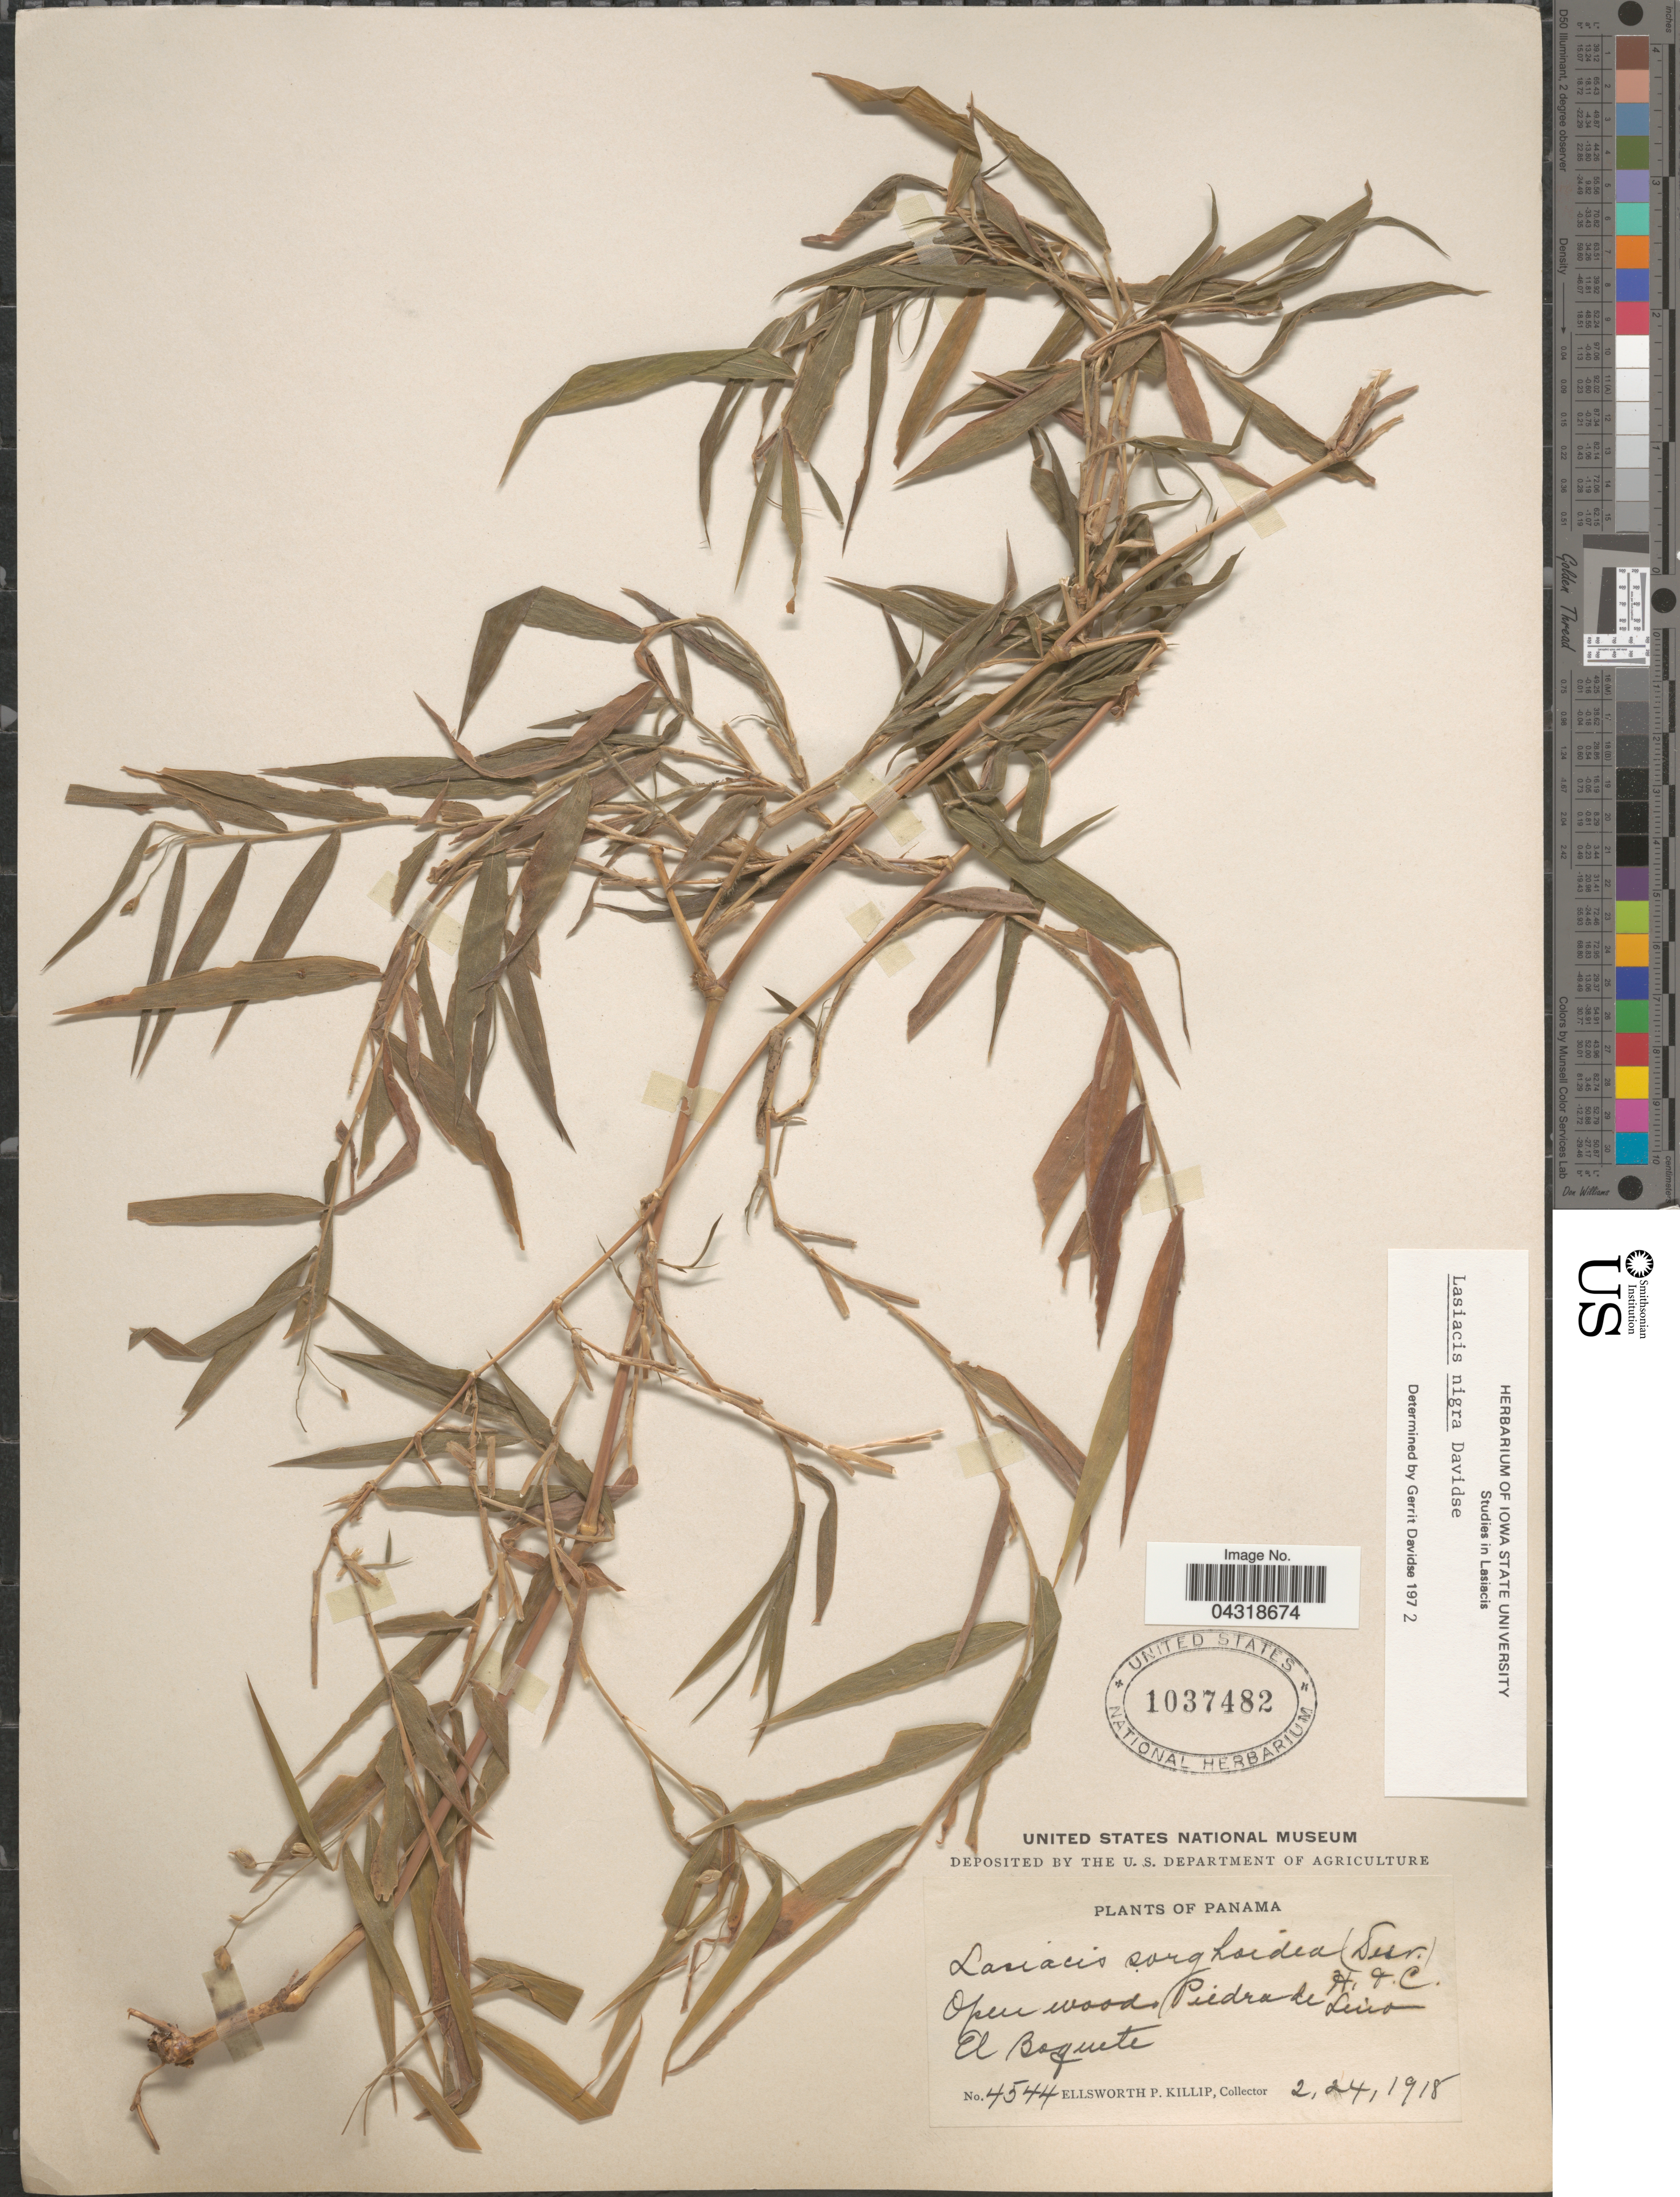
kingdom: Plantae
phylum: Tracheophyta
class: Liliopsida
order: Poales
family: Poaceae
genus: Lasiacis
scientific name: Lasiacis nigra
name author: Davidse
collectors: E. P. Killip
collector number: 4544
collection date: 1918-02-24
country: Panama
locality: Open woods Piedra de Lino. El Boquete.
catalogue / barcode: US 1037482